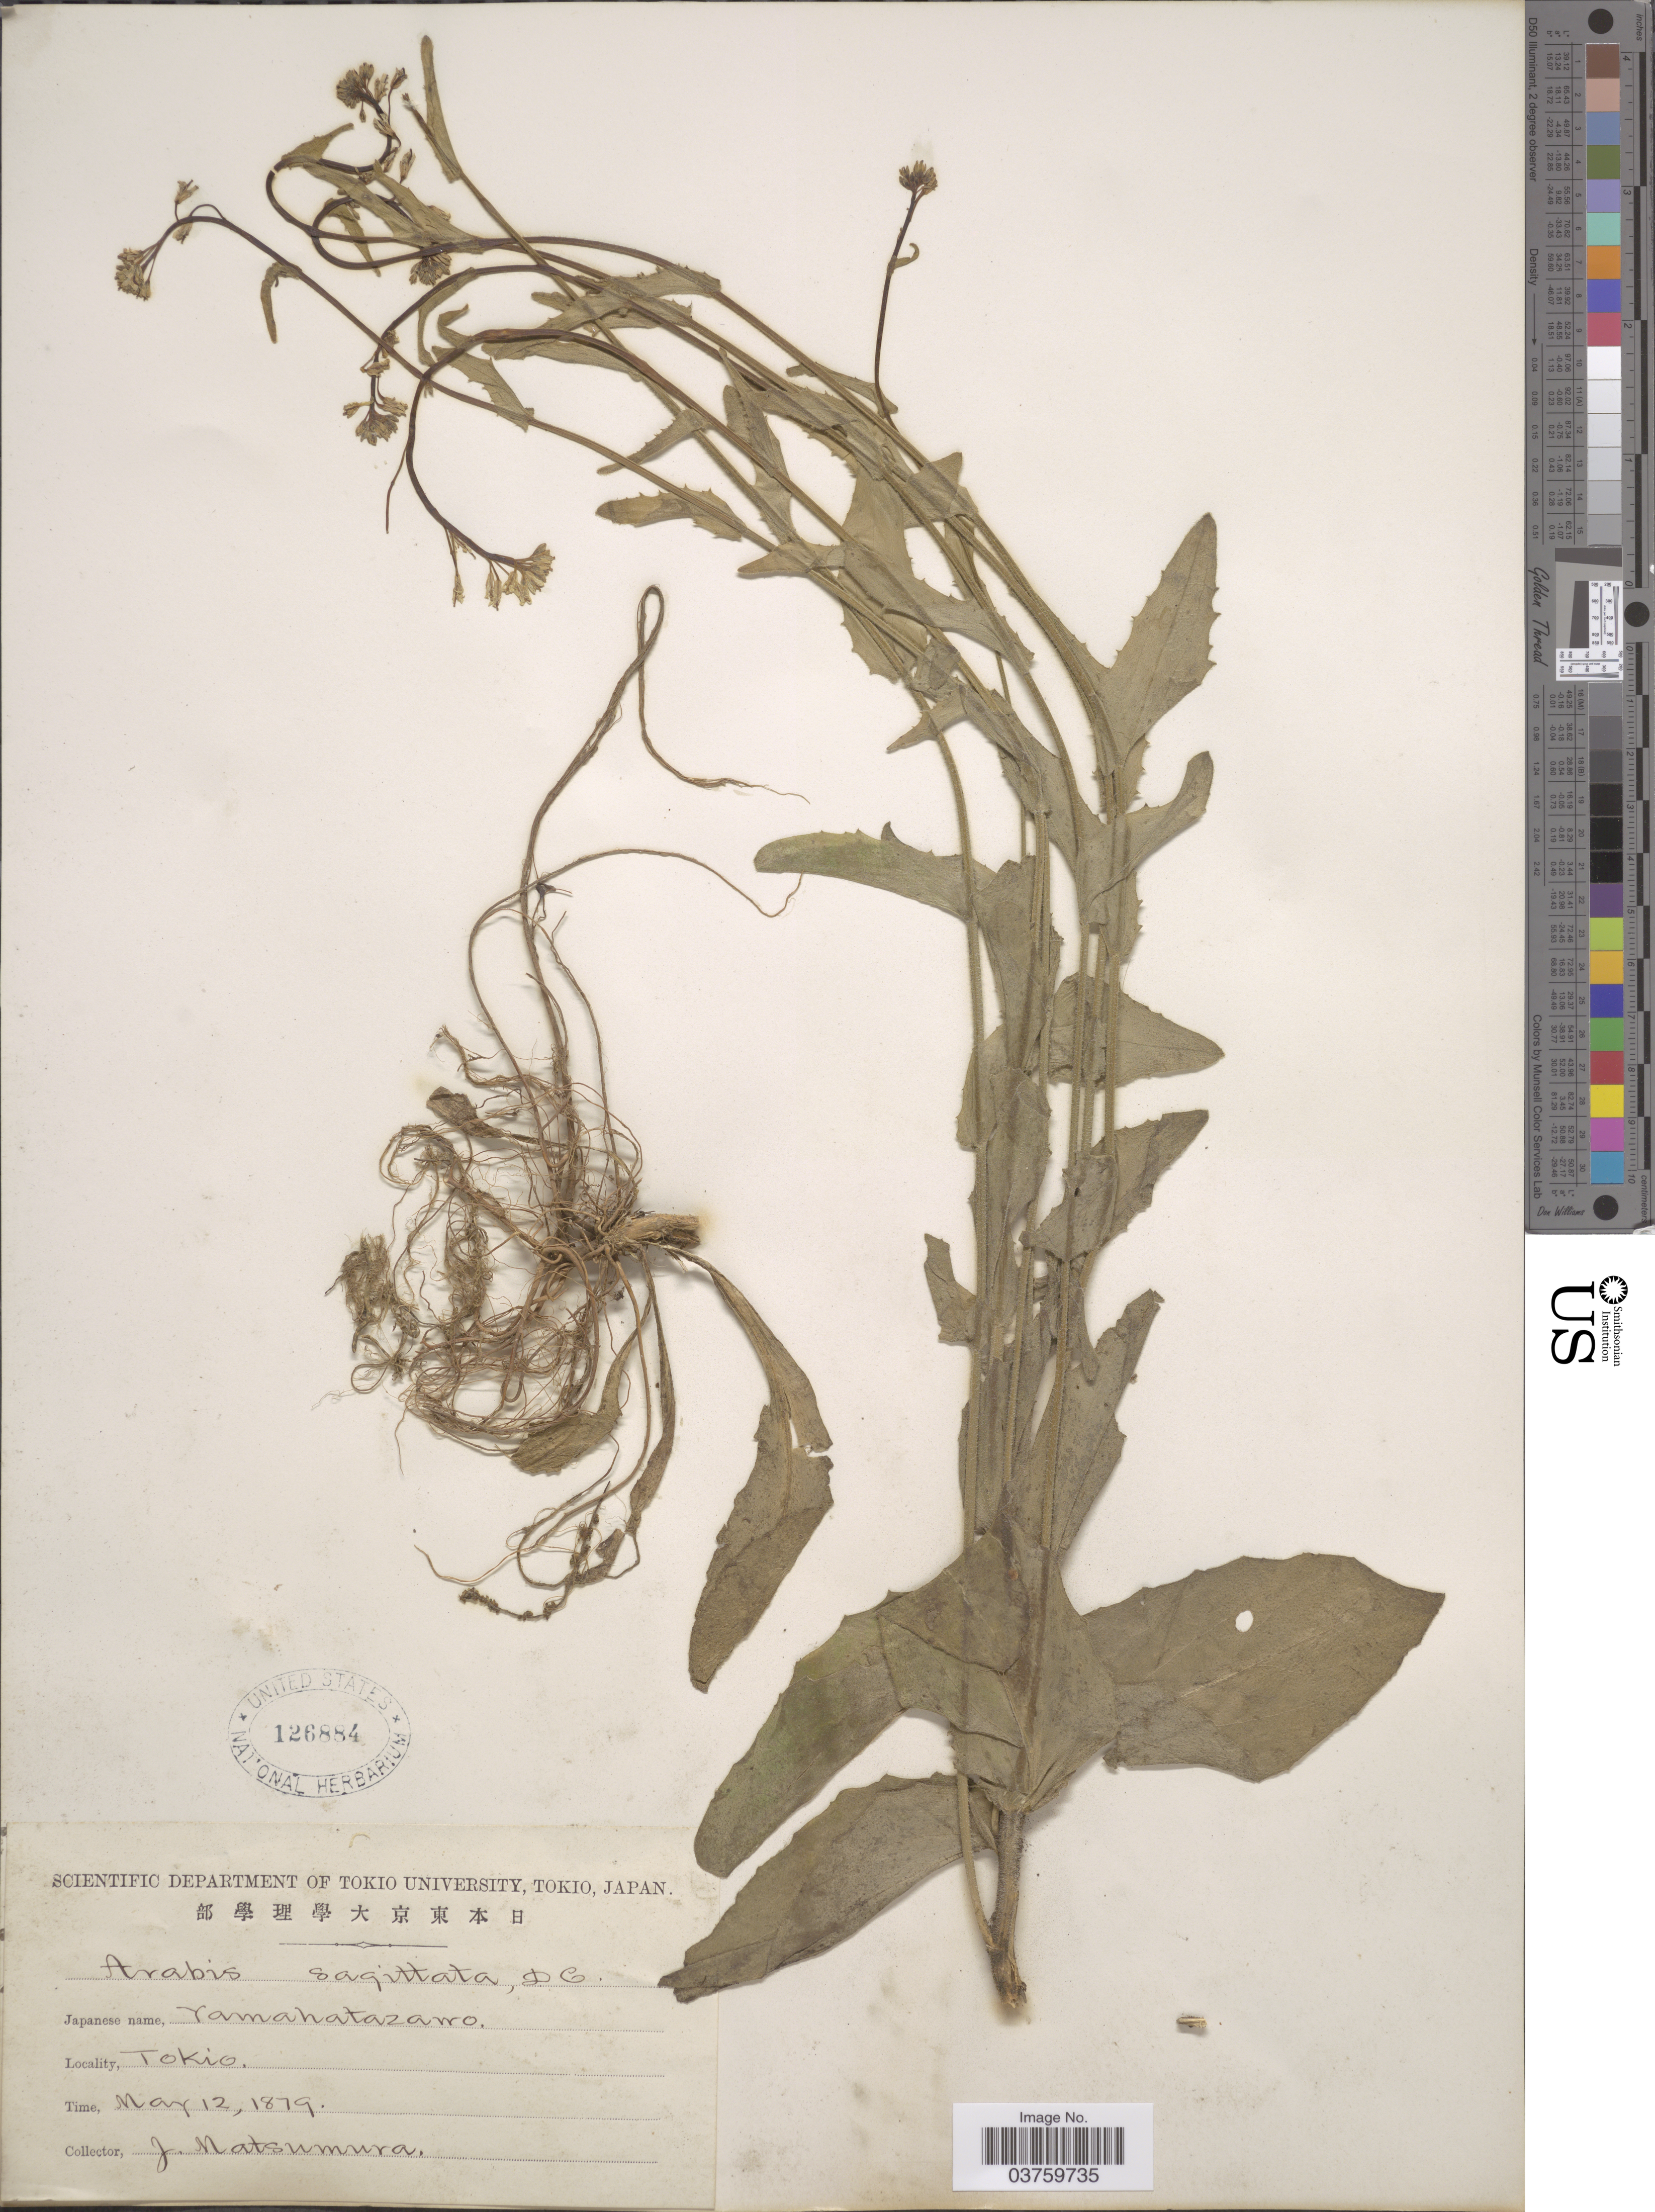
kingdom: Plantae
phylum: Tracheophyta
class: Magnoliopsida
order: Brassicales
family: Brassicaceae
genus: Arabis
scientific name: Arabis hirsuta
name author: (L.) Scop.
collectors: J. Matsumura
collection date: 1879-05-12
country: Japan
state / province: Tokyo, Federal City of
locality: Tokio.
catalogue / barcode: US 126884